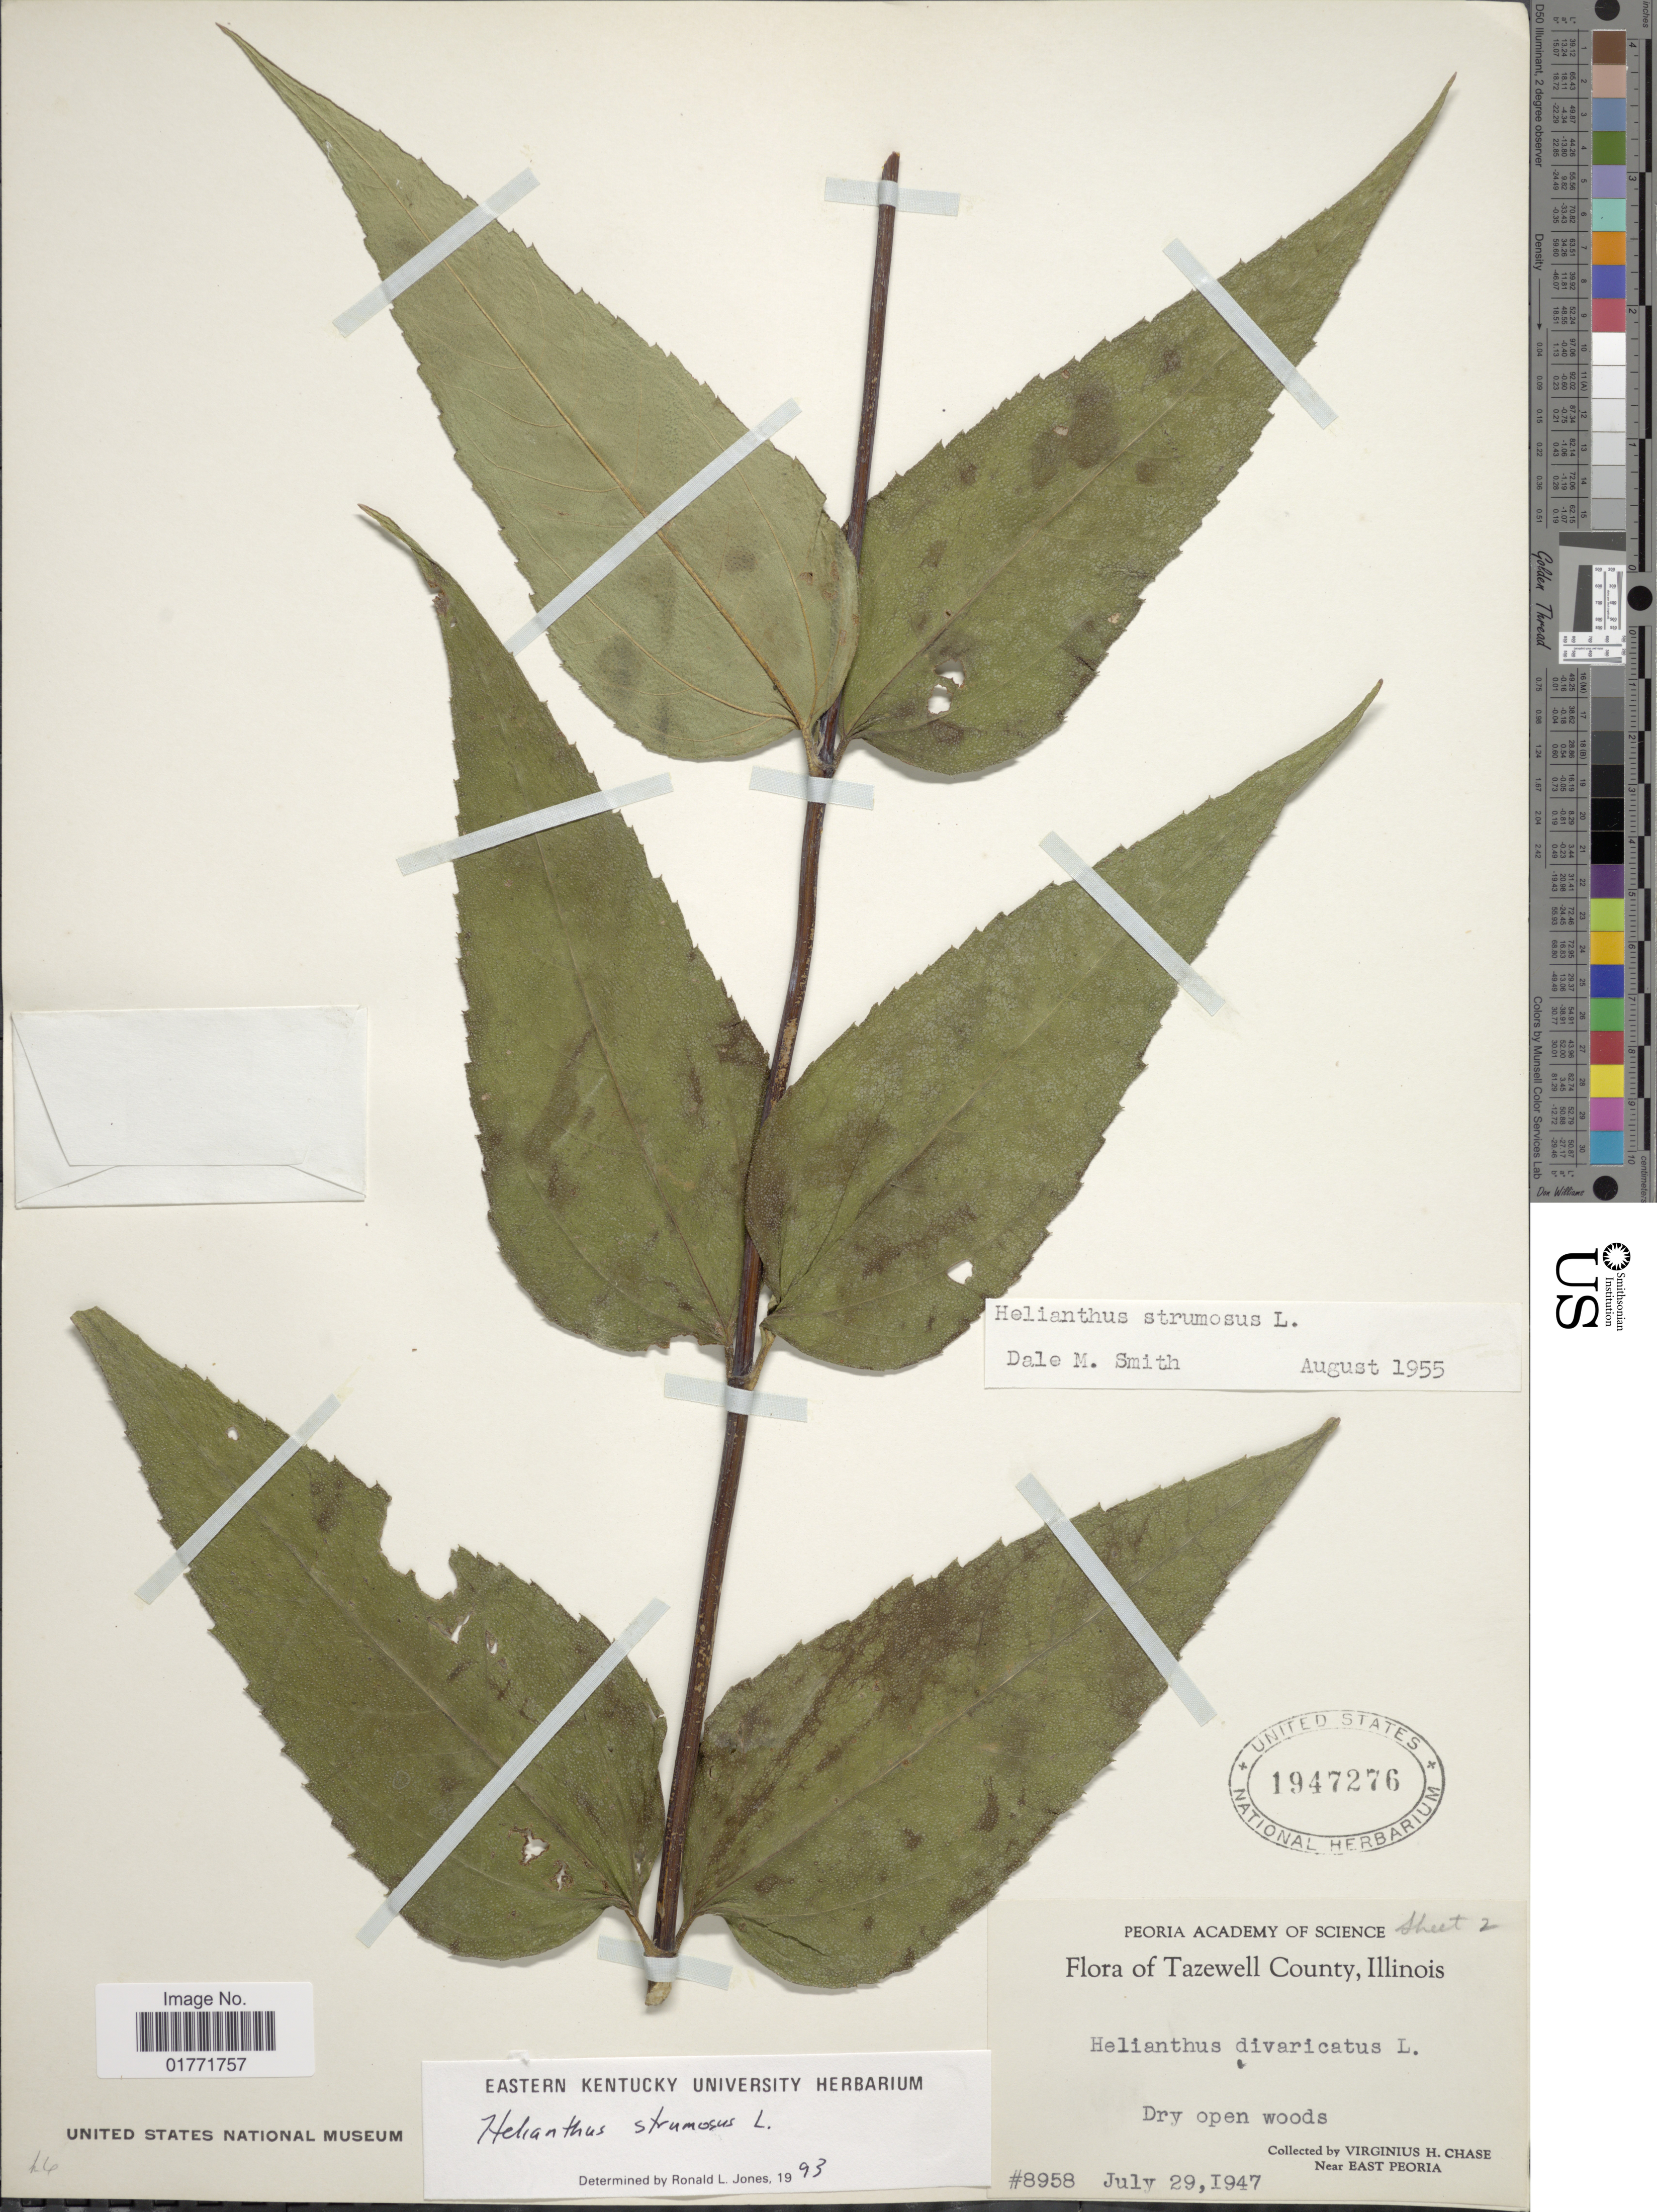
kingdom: Plantae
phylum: Tracheophyta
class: Magnoliopsida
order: Asterales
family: Asteraceae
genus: Helianthus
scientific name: Helianthus strumosus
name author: L.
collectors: V. H. Chase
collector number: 8958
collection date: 1947-07-29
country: United States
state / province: Illinois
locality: Tazewell County, Illinois. near East Peoria.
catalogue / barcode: US 1947276